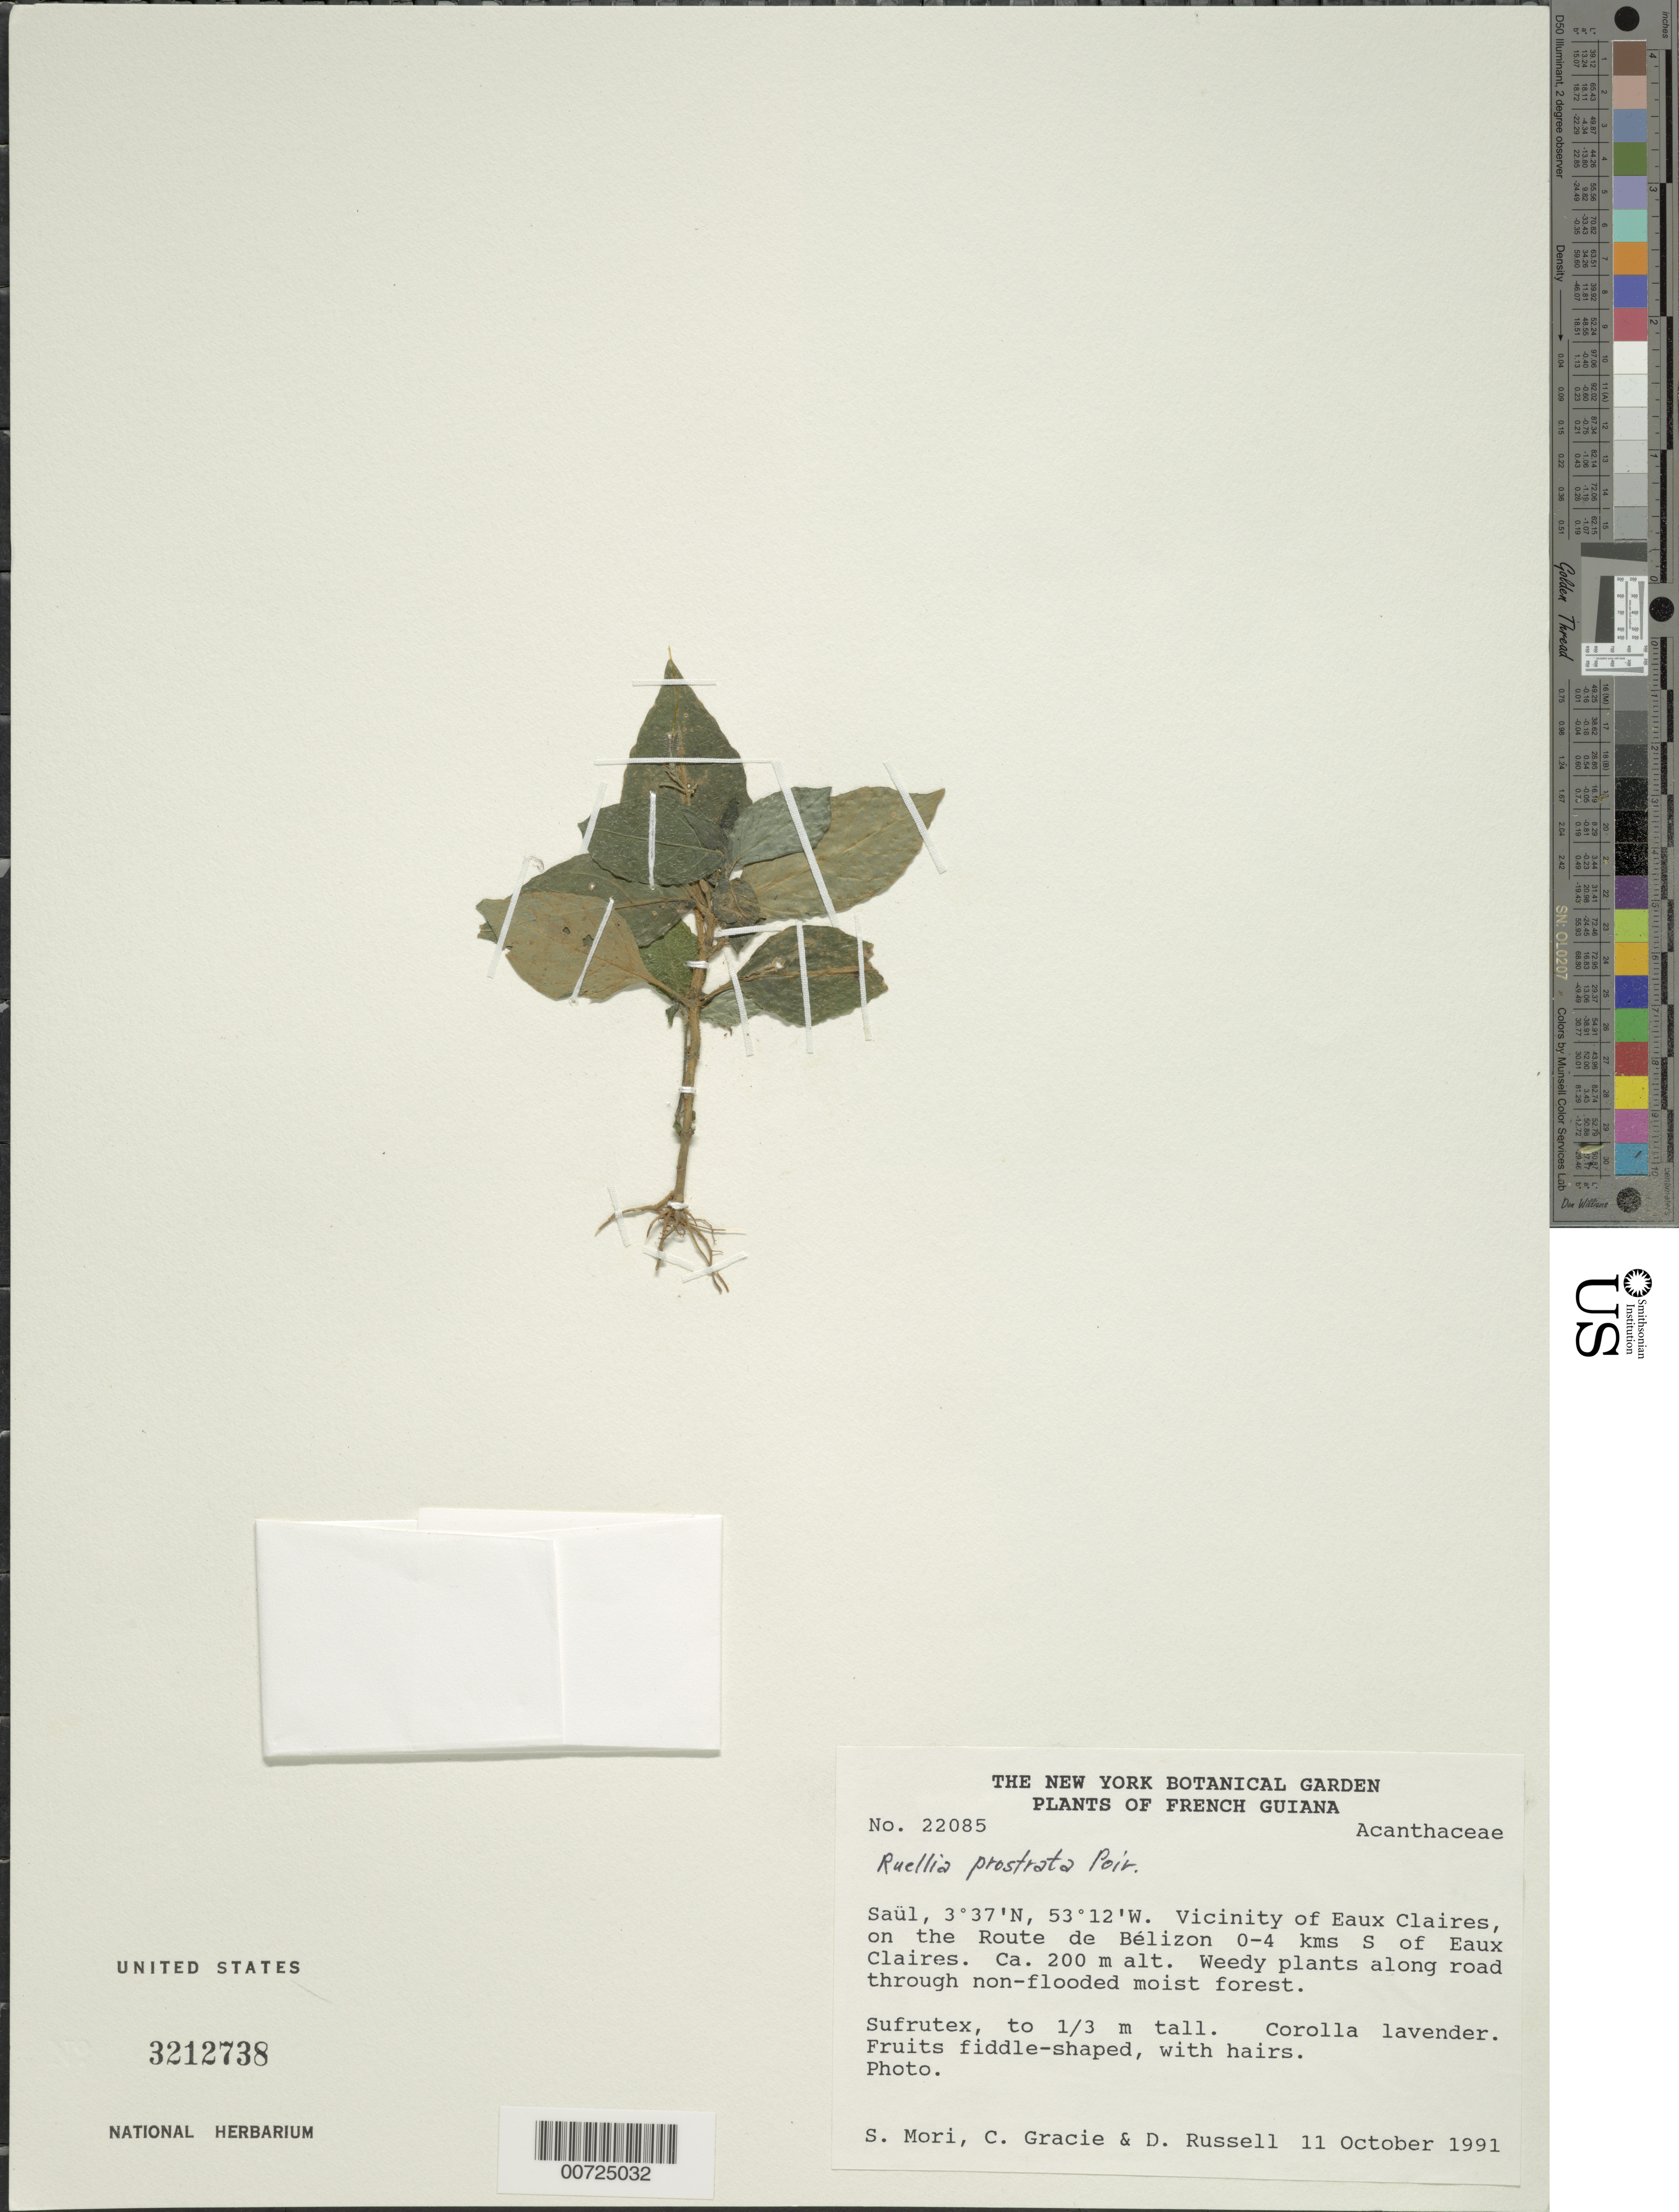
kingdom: Plantae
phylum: Tracheophyta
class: Magnoliopsida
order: Lamiales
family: Acanthaceae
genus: Ruellia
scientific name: Ruellia rubra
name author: Aubl.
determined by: Wasshausen, Dieter C., (BOT), Smithsonian Institution - National Museum of Natural History (UNITED STATES)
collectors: S. Mori, C. A. Gracie, J. Lazzaroni, B. Rishel, D. Russell & F. Wright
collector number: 22085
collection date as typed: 11-Oct-91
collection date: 1991-10-11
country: French Guiana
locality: Saül, vicinity of Eaux Claires, on Route de Belizon 0-4 kms south of Eaux Claires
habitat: Non-flooded moist forest; along road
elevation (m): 200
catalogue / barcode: US 3212738